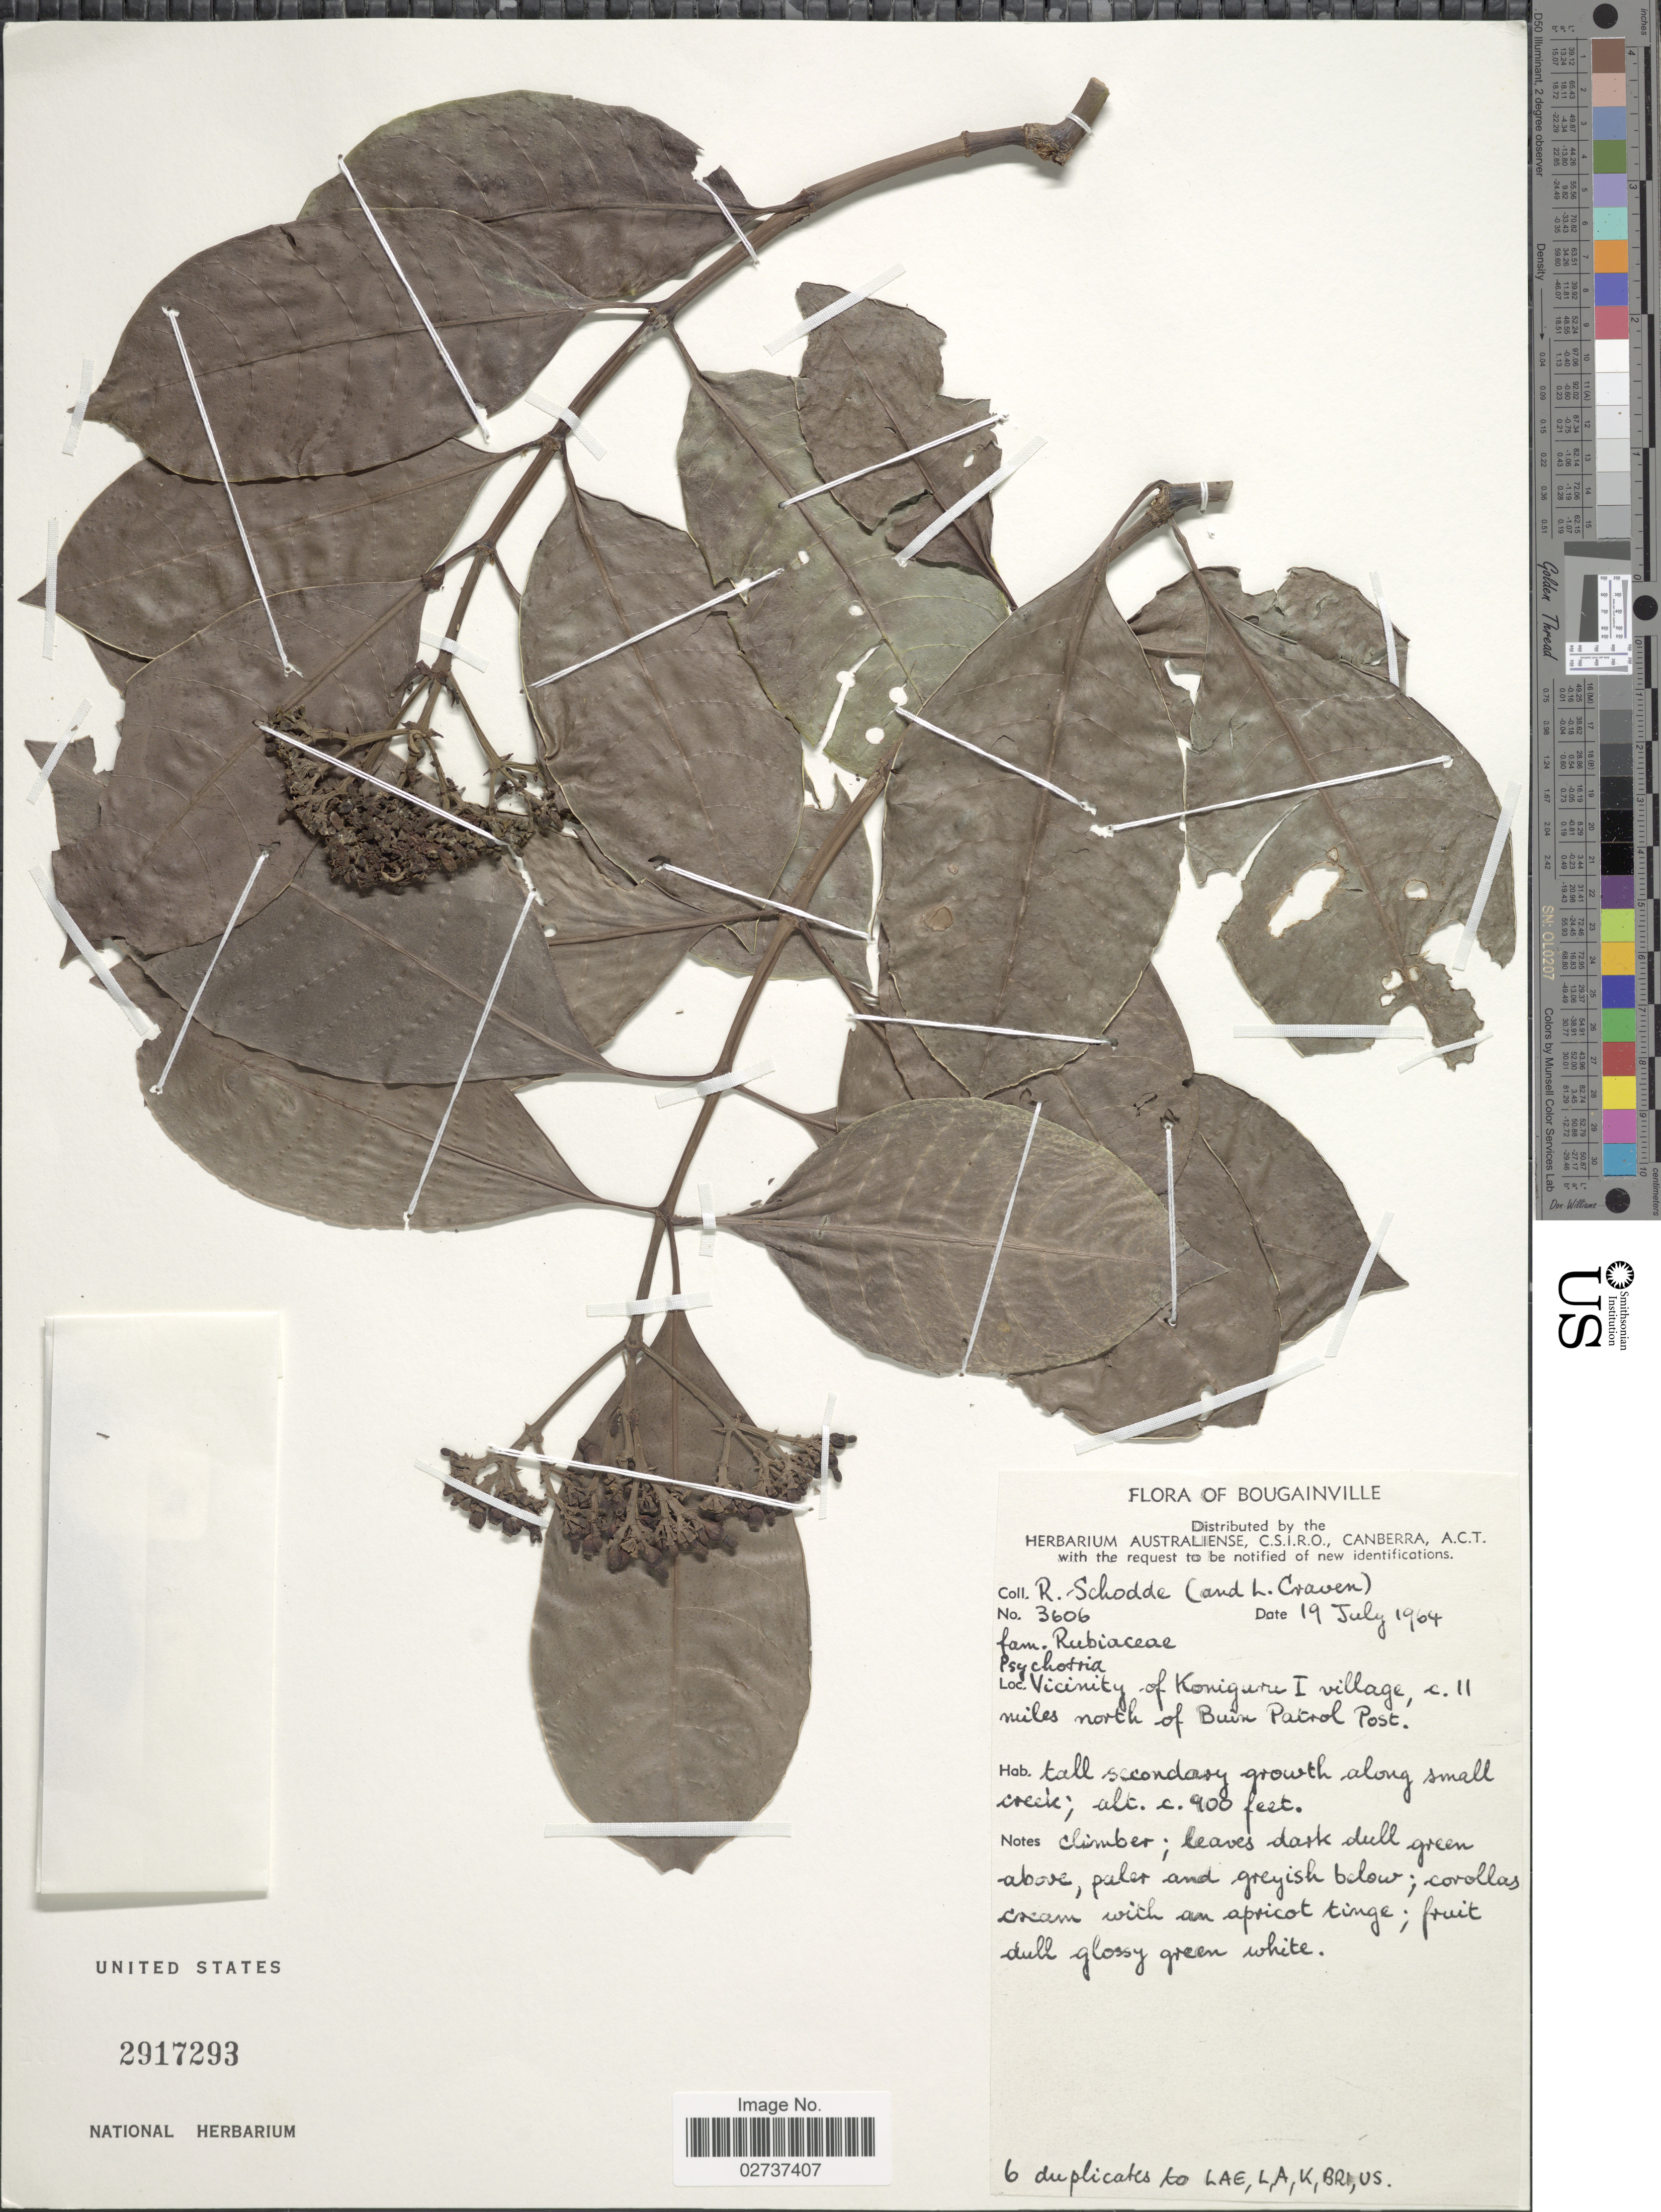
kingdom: Plantae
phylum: Tracheophyta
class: Magnoliopsida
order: Gentianales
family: Rubiaceae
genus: Psychotria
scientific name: Psychotria sp.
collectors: R. Schodde & L. A. Craven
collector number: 3606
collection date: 1964-07-19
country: Papua New Guinea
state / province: Bougainville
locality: Vicinity of Koniguru I village, c. 11 miles north of Buin Patrol Post [interpreted]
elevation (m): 274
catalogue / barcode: US 2917293